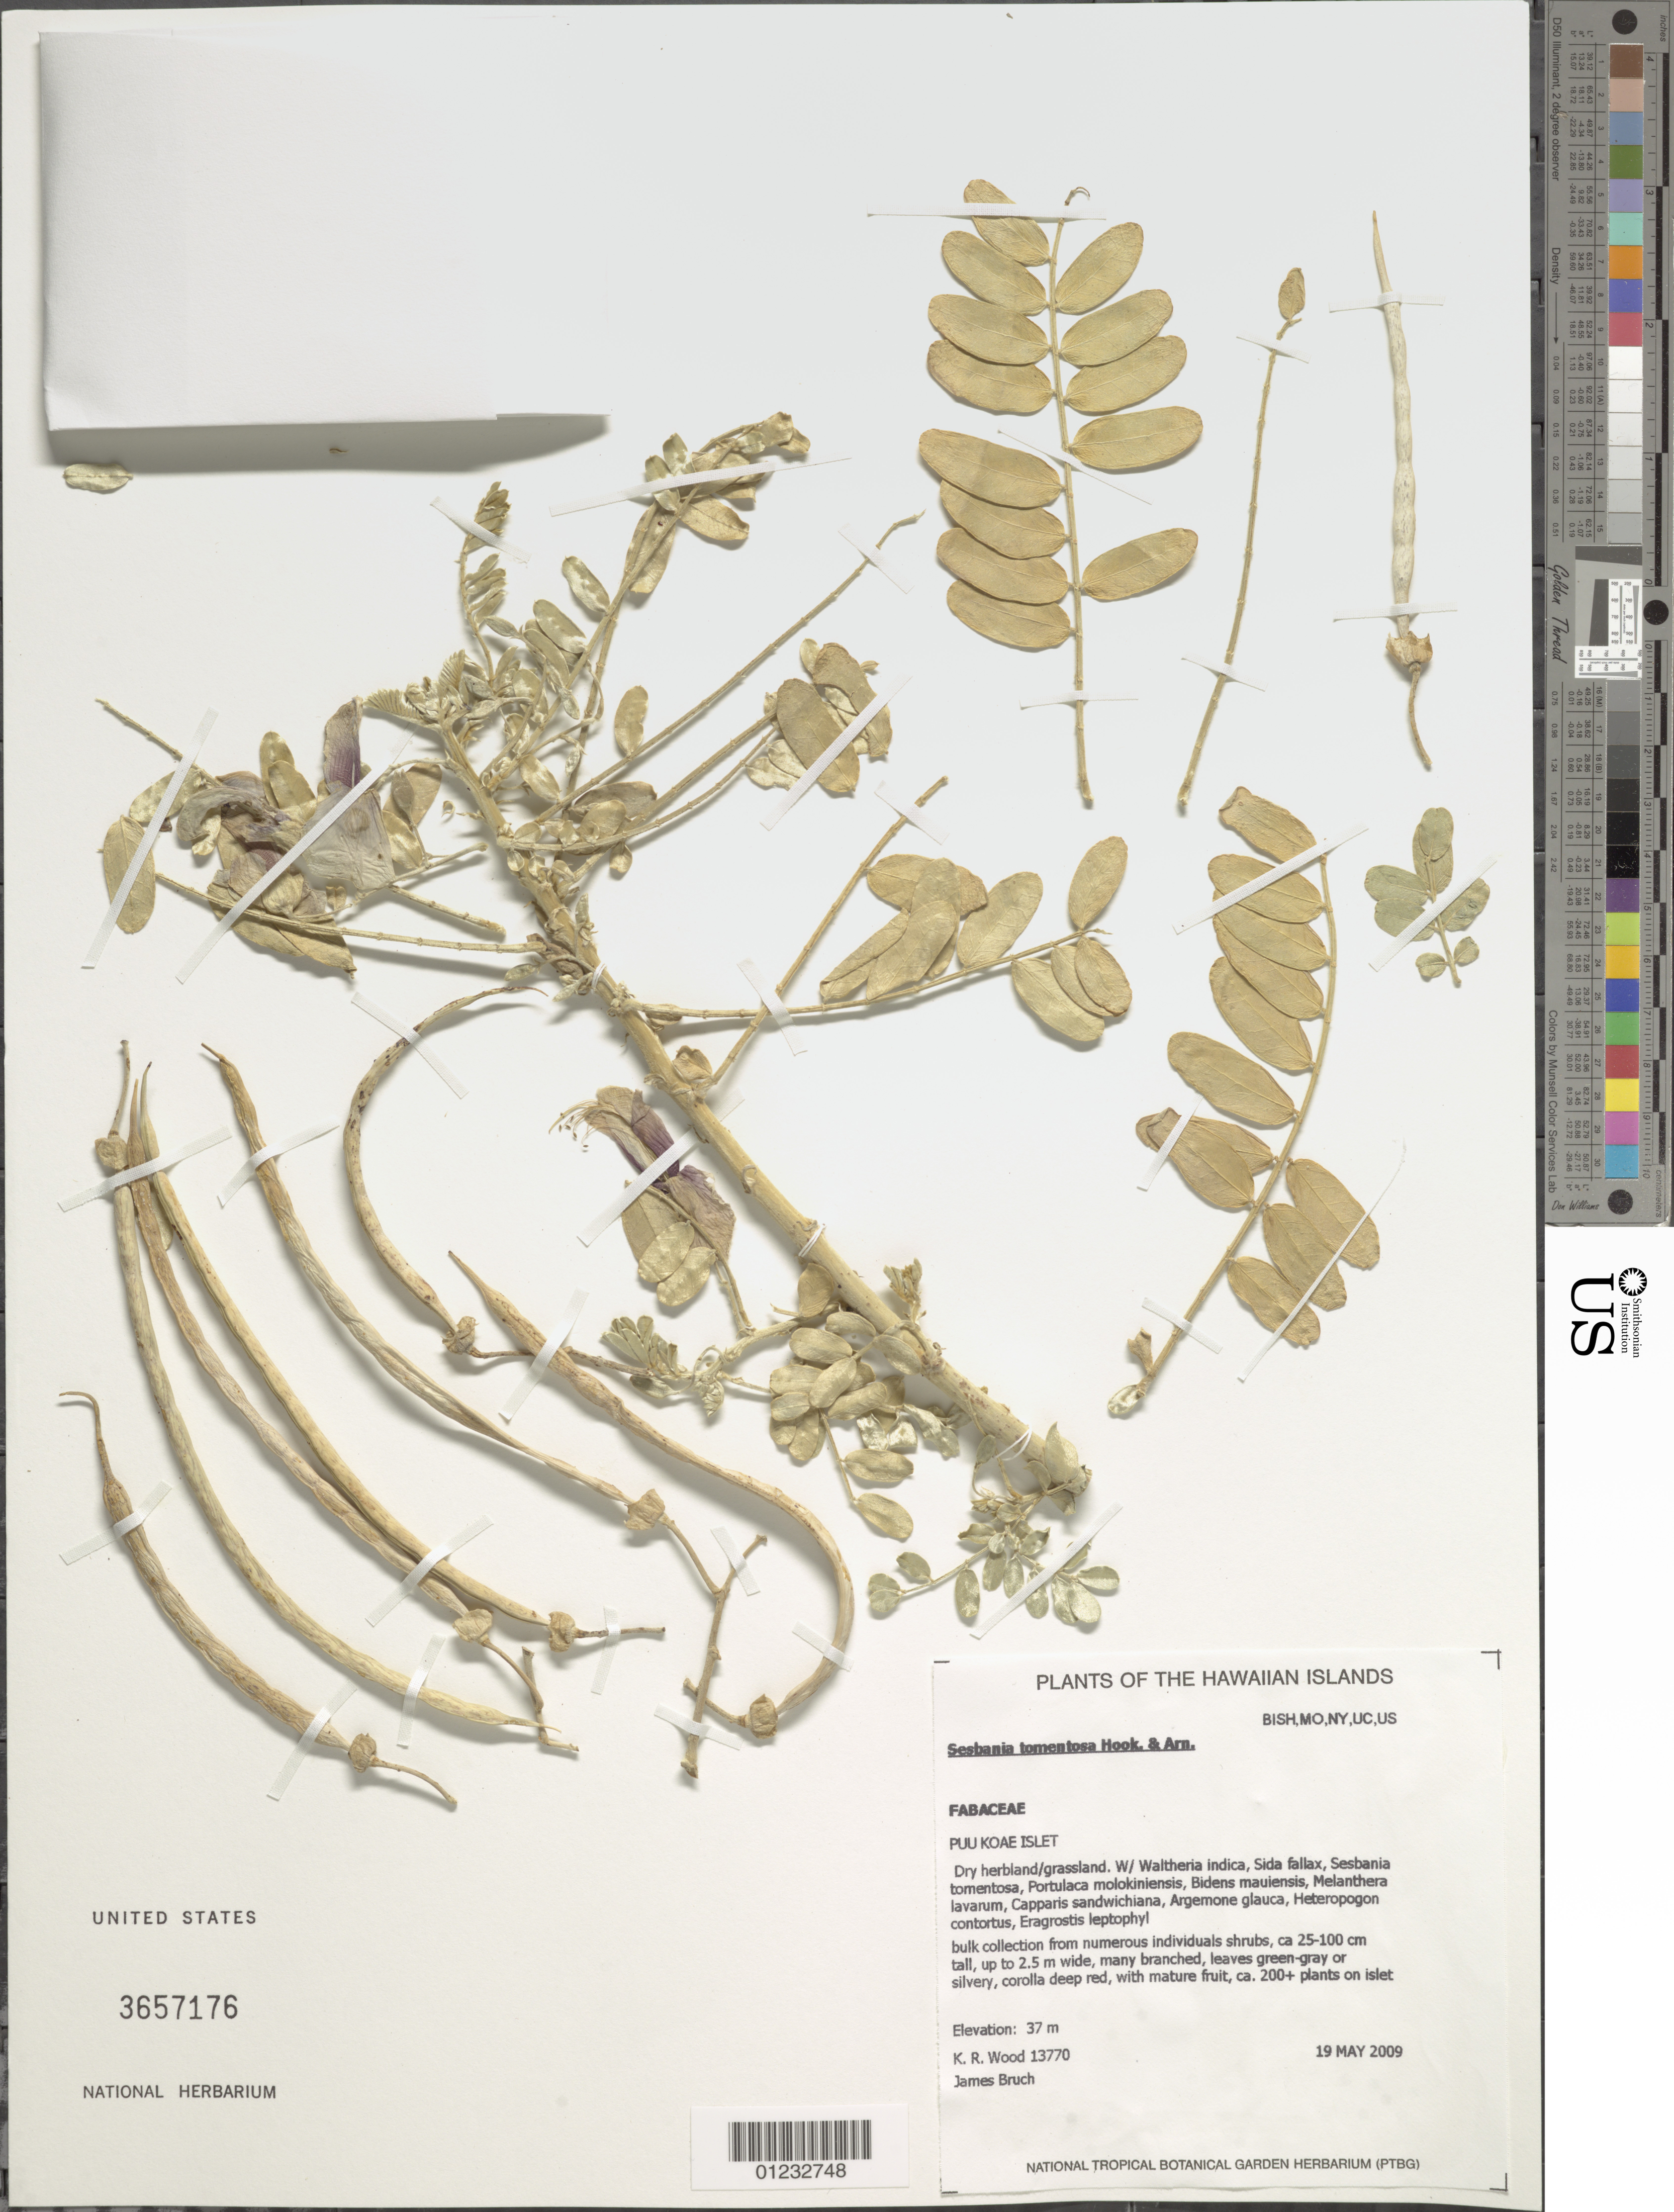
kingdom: Plantae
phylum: Tracheophyta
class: Magnoliopsida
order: Fabales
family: Fabaceae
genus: Sesbania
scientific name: Sesbania tomentosa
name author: Hook. & Arn.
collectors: K. R. Wood & J. Bruch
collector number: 13770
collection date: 2009-05-19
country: United States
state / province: Hawaii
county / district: Maui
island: Kaho'olawe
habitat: Dry herbland/grassland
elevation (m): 37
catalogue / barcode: US 3657176